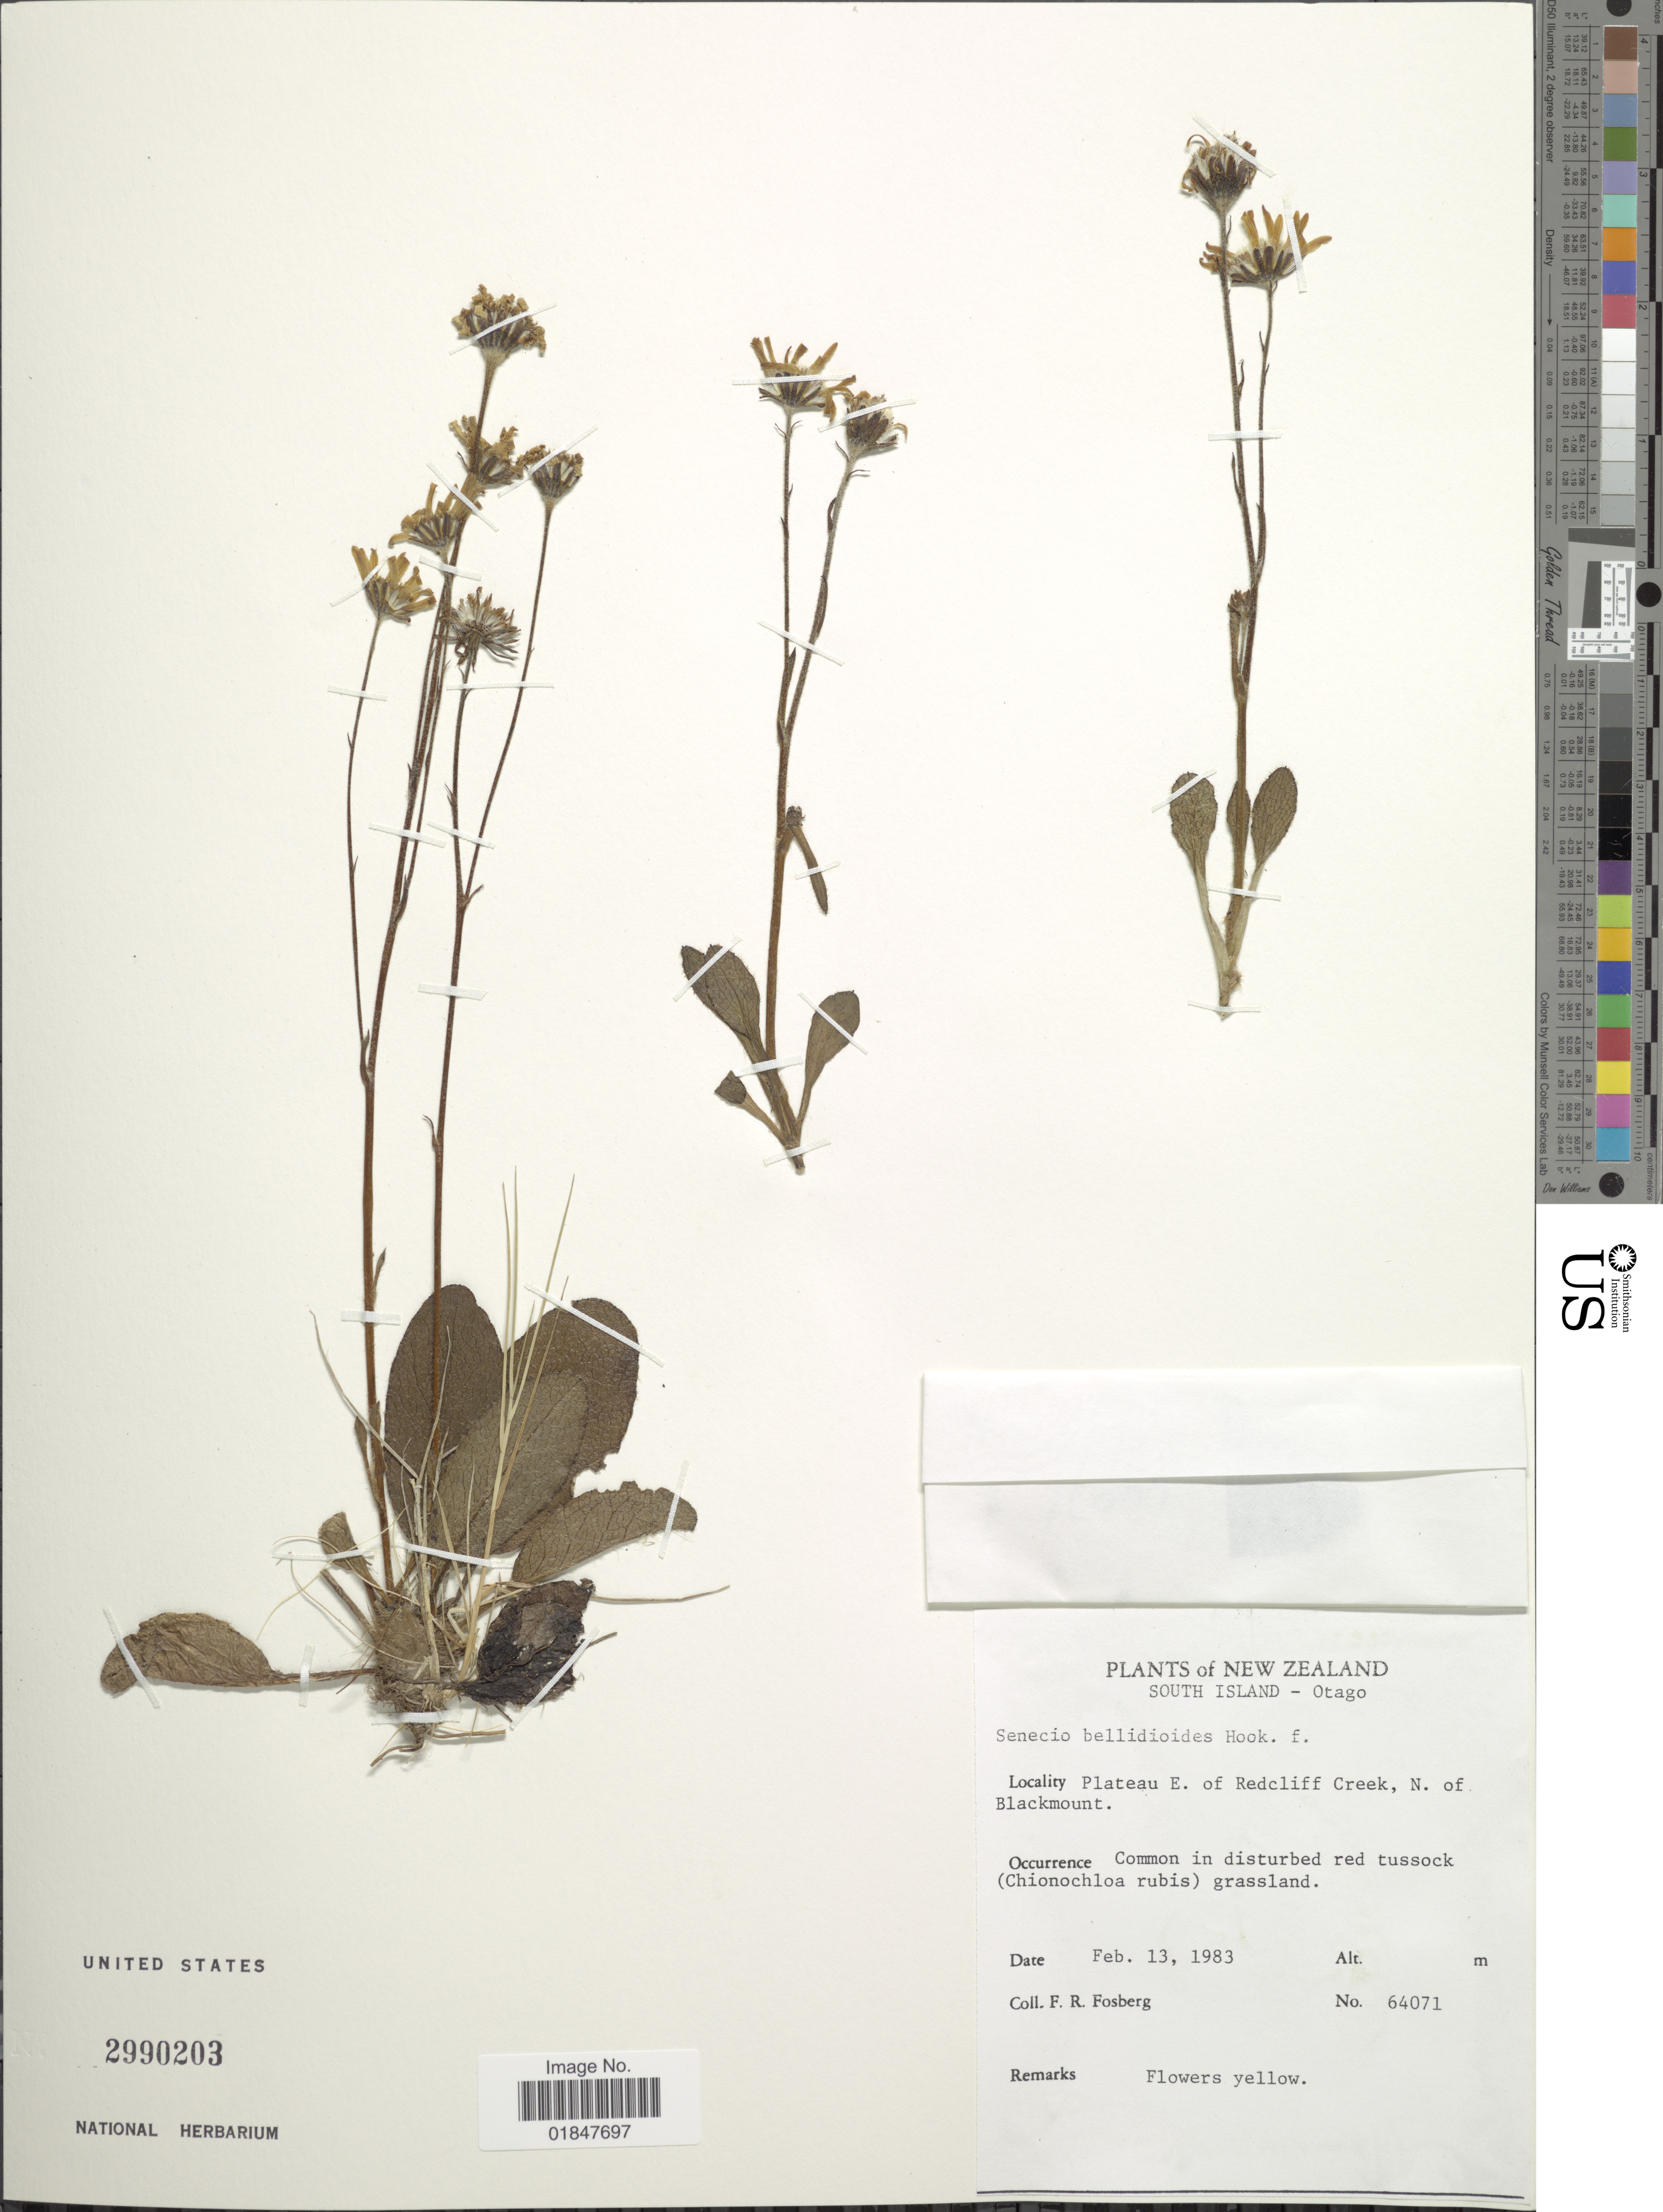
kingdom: Plantae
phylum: Tracheophyta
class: Magnoliopsida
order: Asterales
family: Asteraceae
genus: Brachyglottis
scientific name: Brachyglottis lagopus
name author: (Raoul) B. Nord.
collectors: F. R. Fosberg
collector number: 64071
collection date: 1983-02-13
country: New Zealand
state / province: Otago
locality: South Island, Plateau E of Redcliff Creek, N. of Blackmount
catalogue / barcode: US 2990203